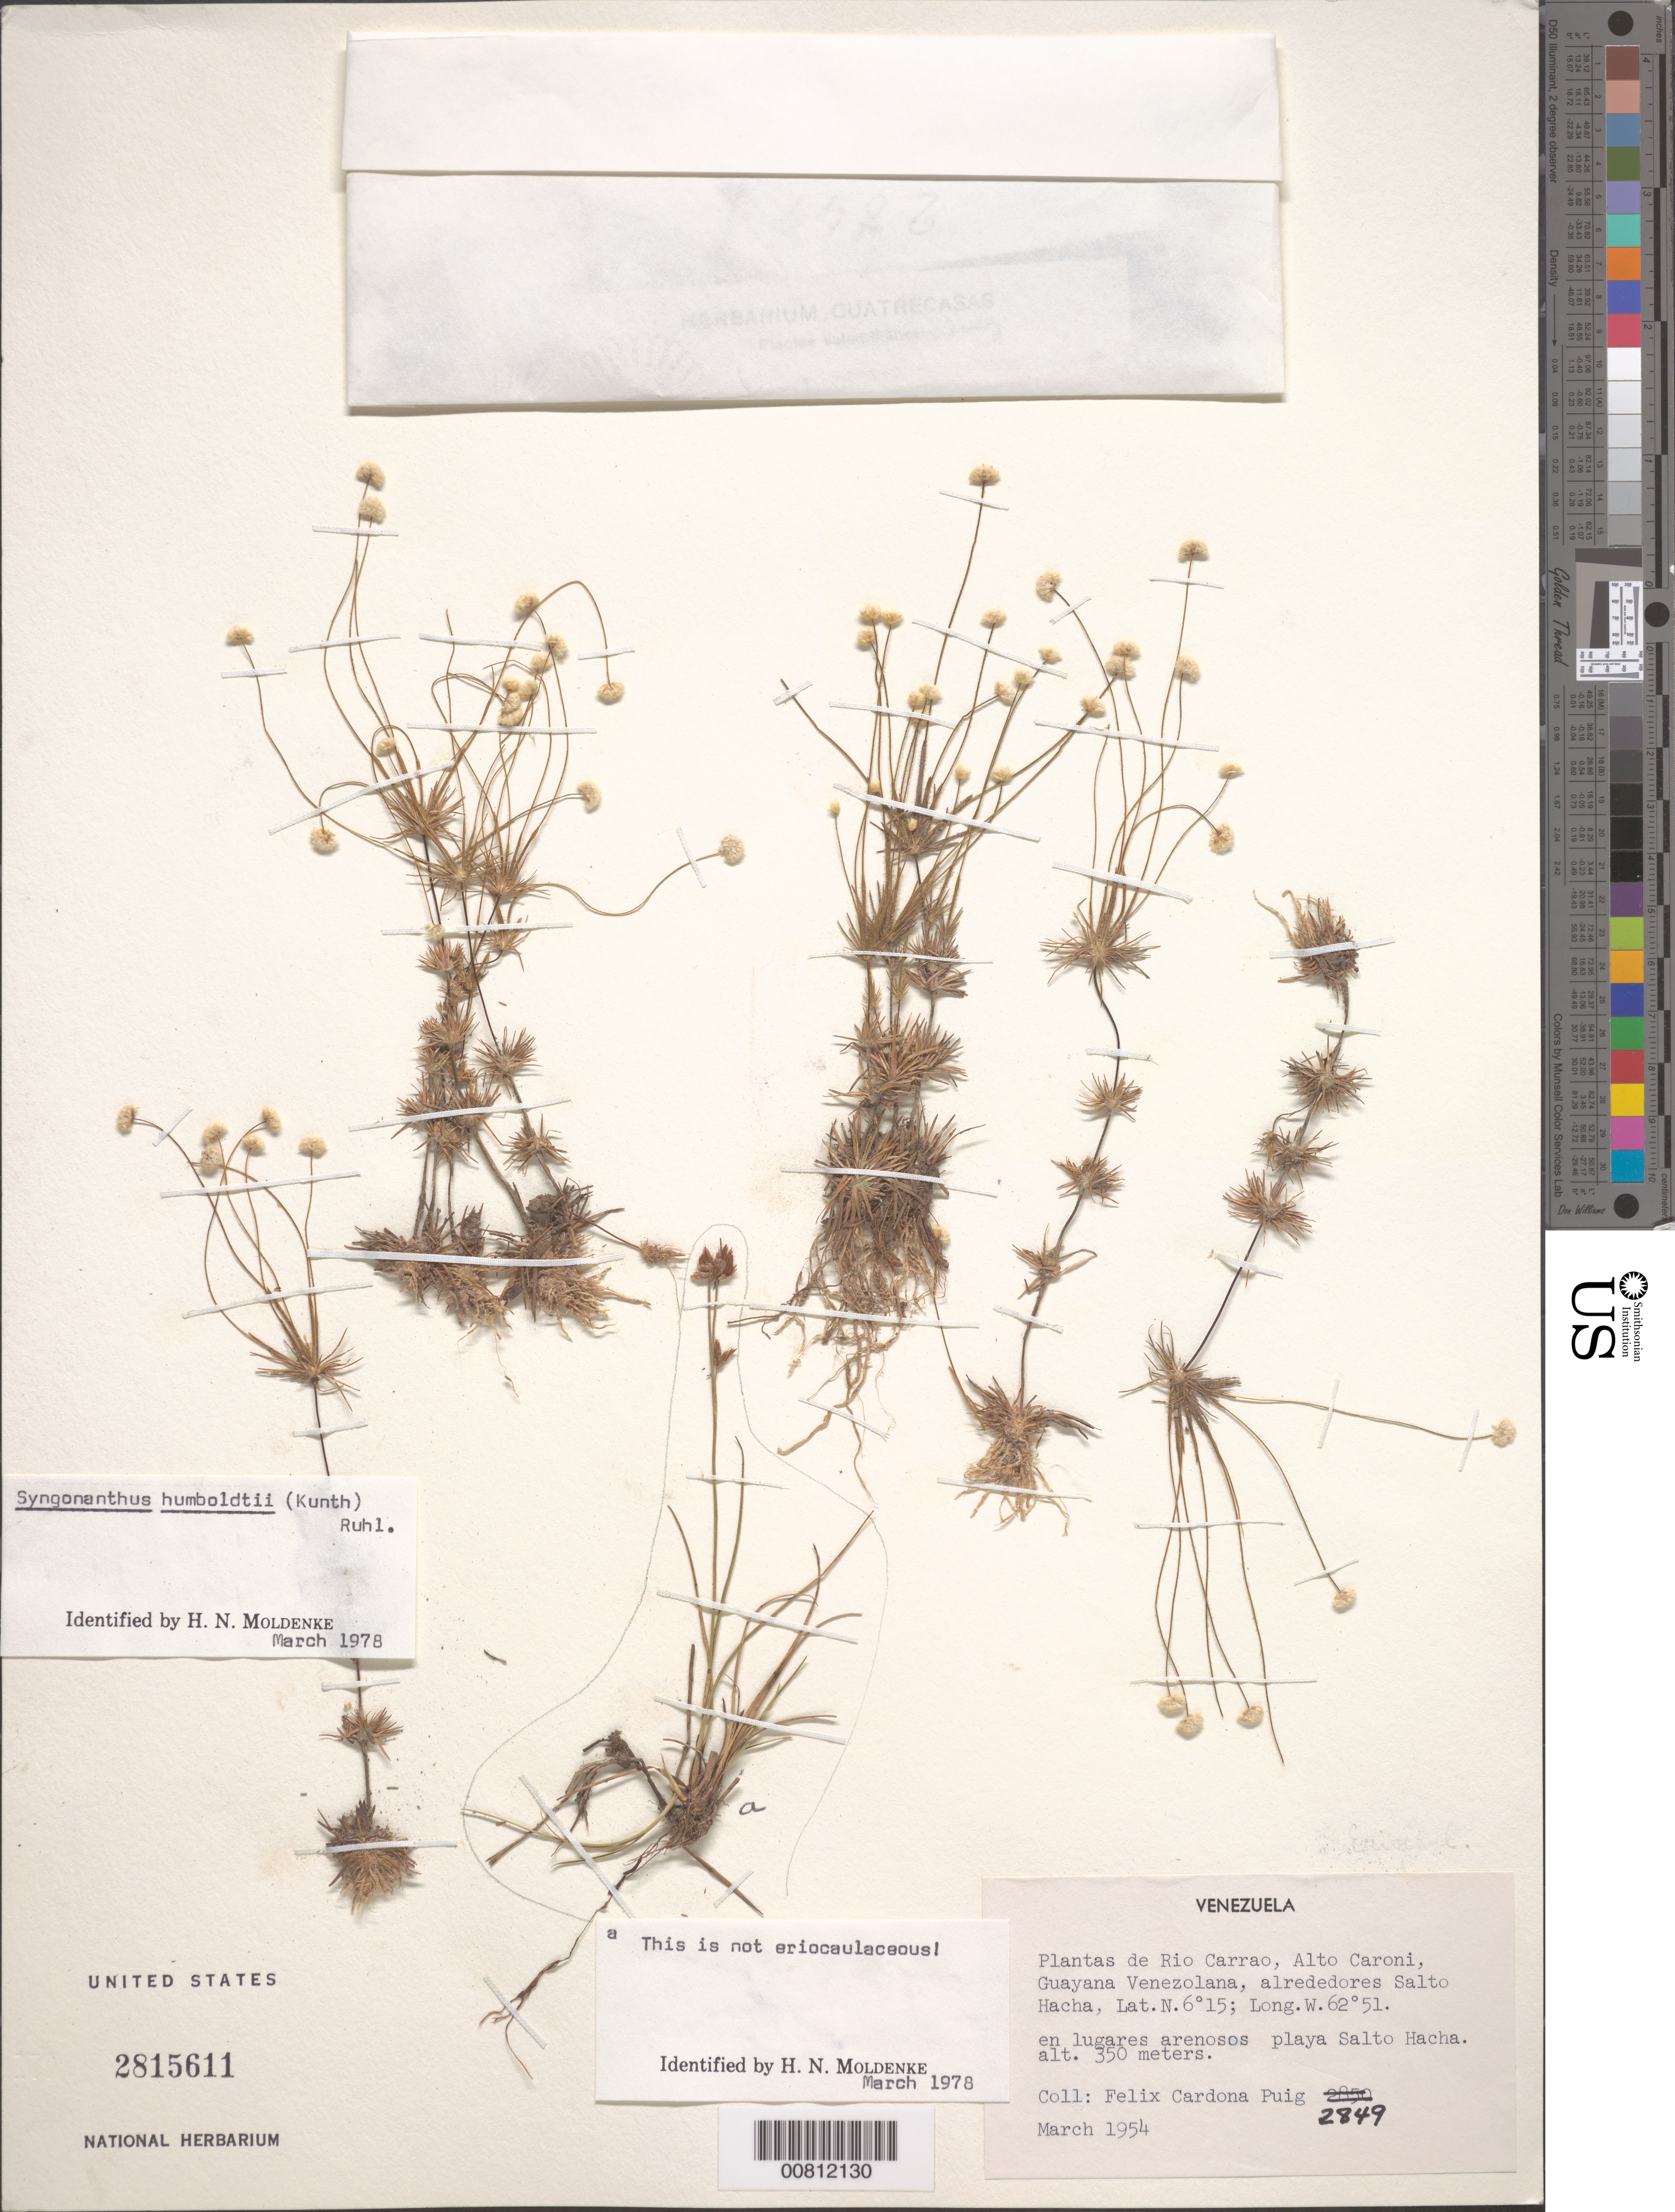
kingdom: Plantae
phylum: Tracheophyta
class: Liliopsida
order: Poales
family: Eriocaulaceae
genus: Syngonanthus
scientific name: Syngonanthus humboldtii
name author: (Kunth) Ruhland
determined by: Moldenke, H. N.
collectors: F. Cardona Puig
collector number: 2849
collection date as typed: Mar-54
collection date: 1954-03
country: Venezuela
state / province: Bolívar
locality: Alto Río Caroni, Rio Carrao, Salto Hacha, Guayana Venezolana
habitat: Open sandy areas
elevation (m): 350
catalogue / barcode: US 2815611